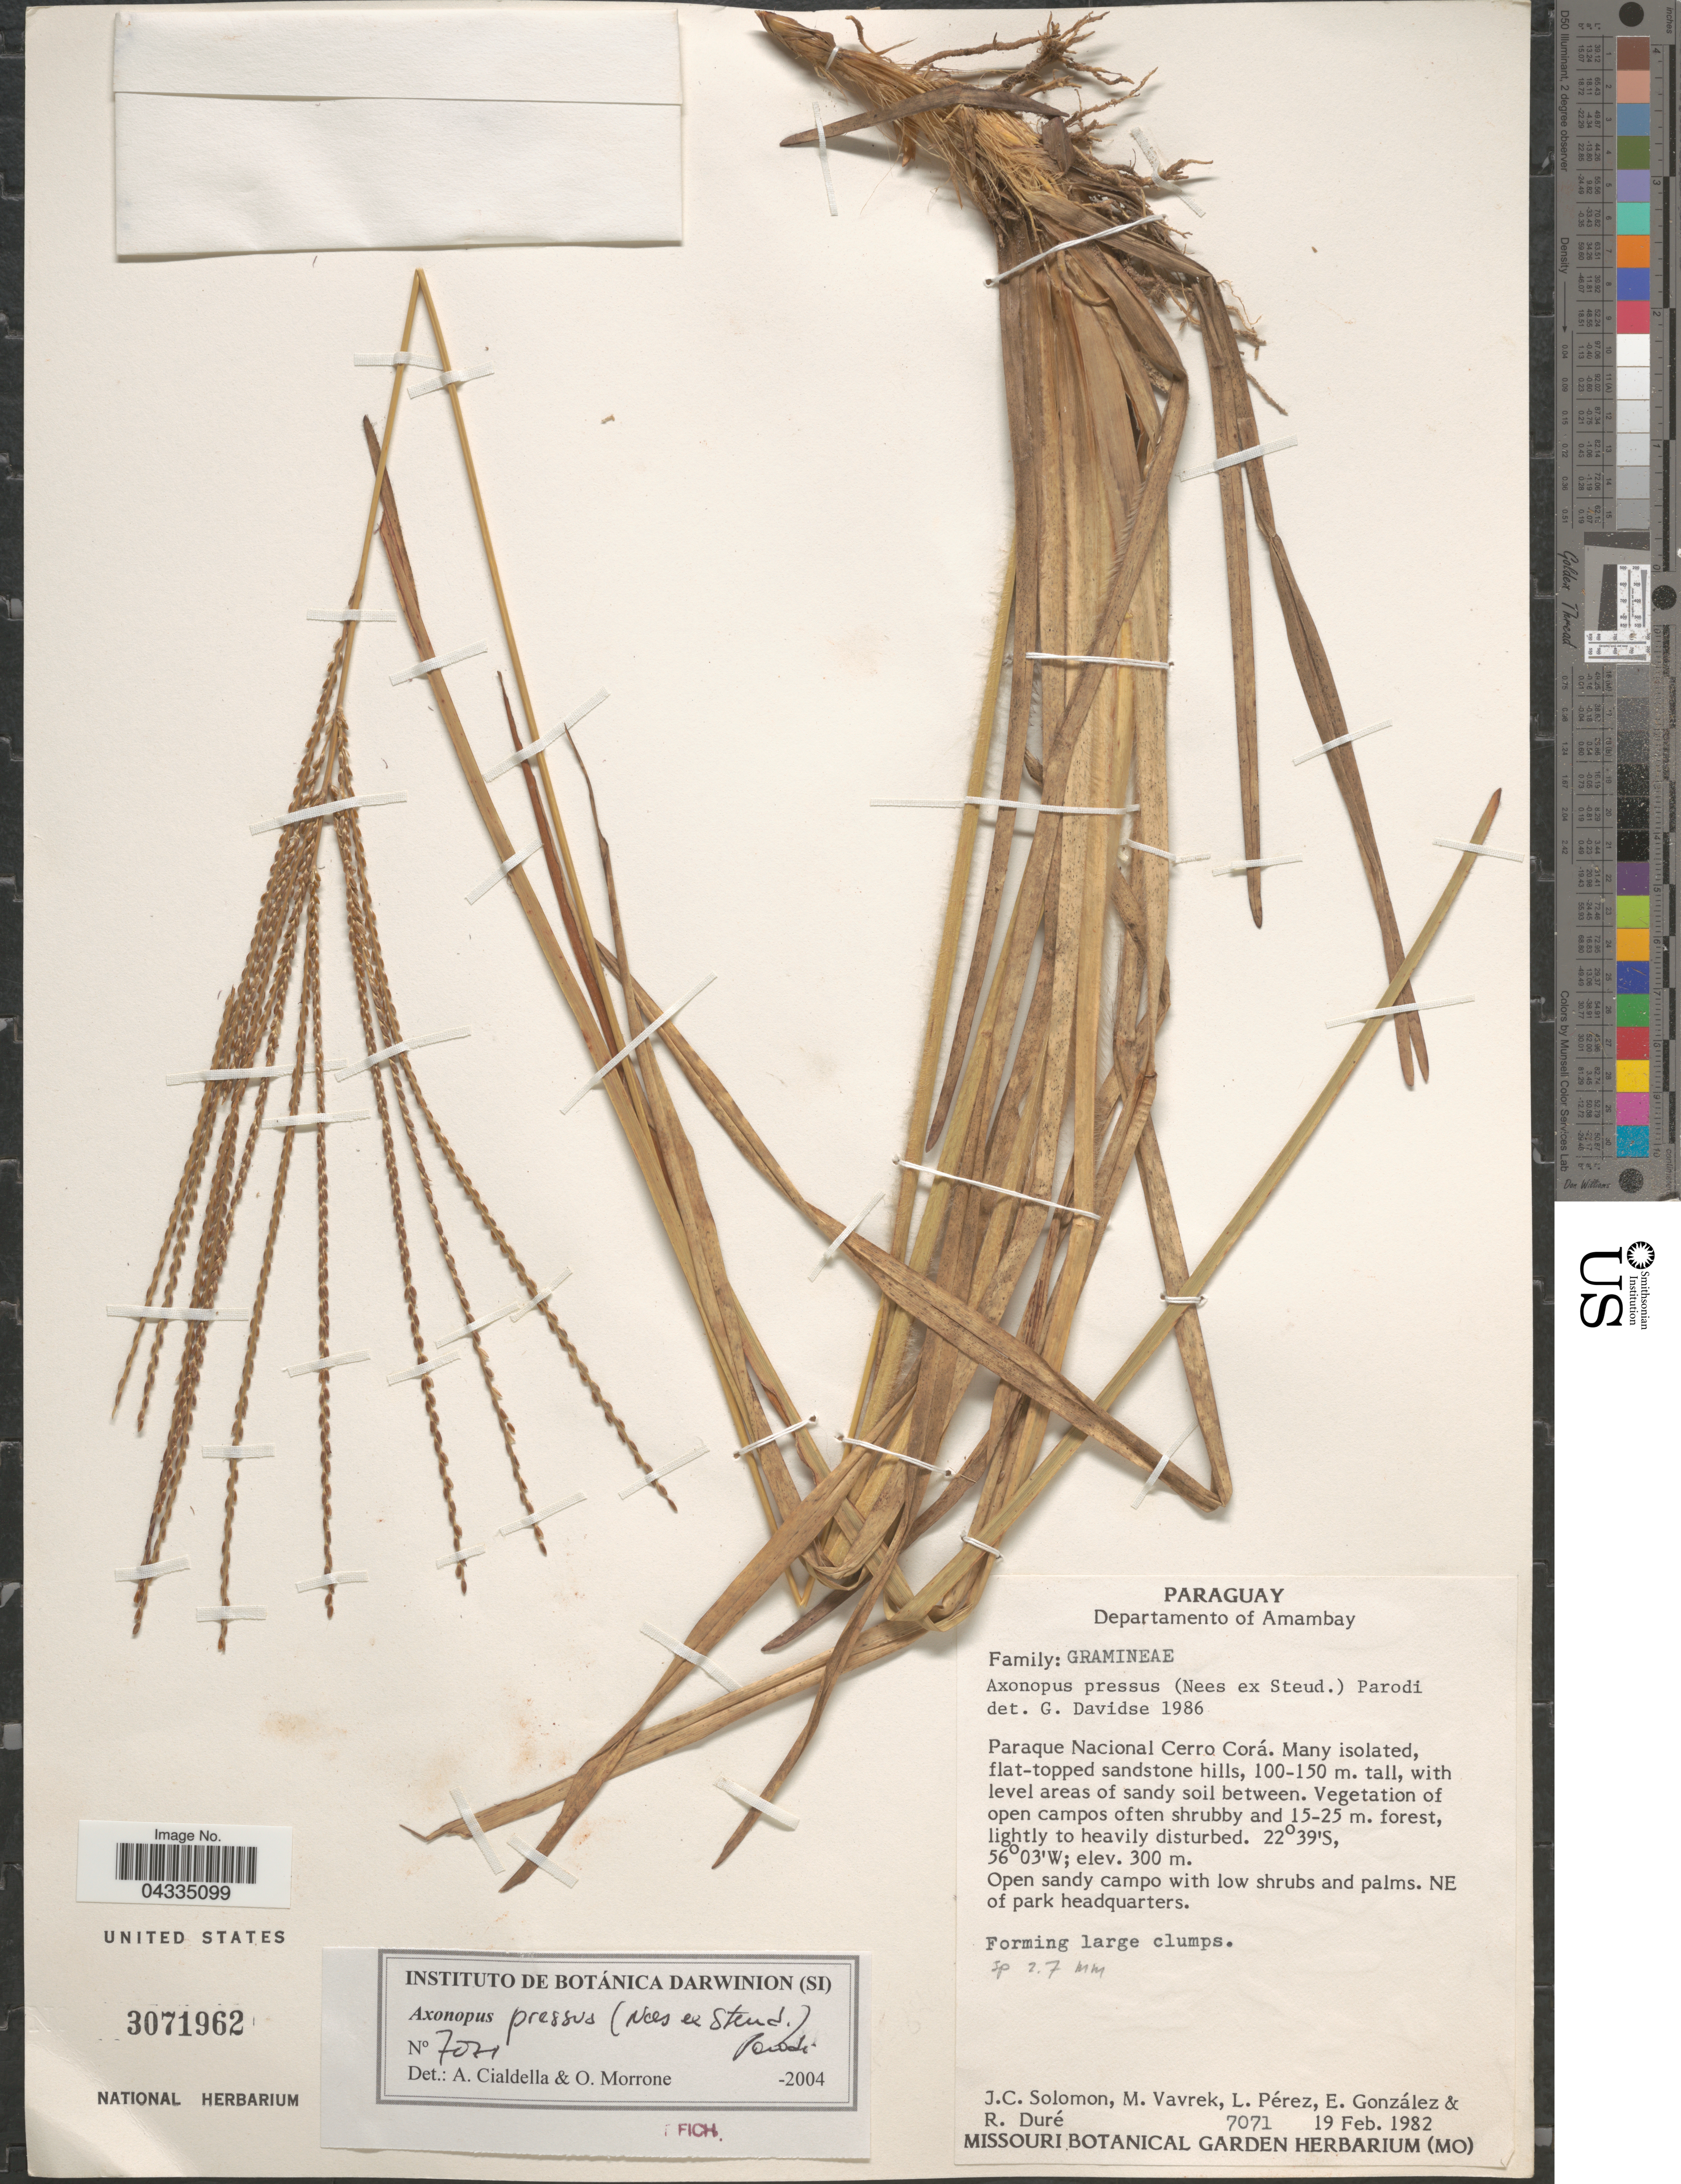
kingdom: Plantae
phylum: Tracheophyta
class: Liliopsida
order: Poales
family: Poaceae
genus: Axonopus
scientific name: Axonopus pressus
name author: (Nees) Parodi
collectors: J. C. Solomon, M. Vavrek, L. Pérez, E. González & R. Duré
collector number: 7071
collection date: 1982-02-19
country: Paraguay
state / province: Amambay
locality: Departamento of Amambay. Paraque Nacional Cerro Corá.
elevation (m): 300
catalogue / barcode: US 3071962